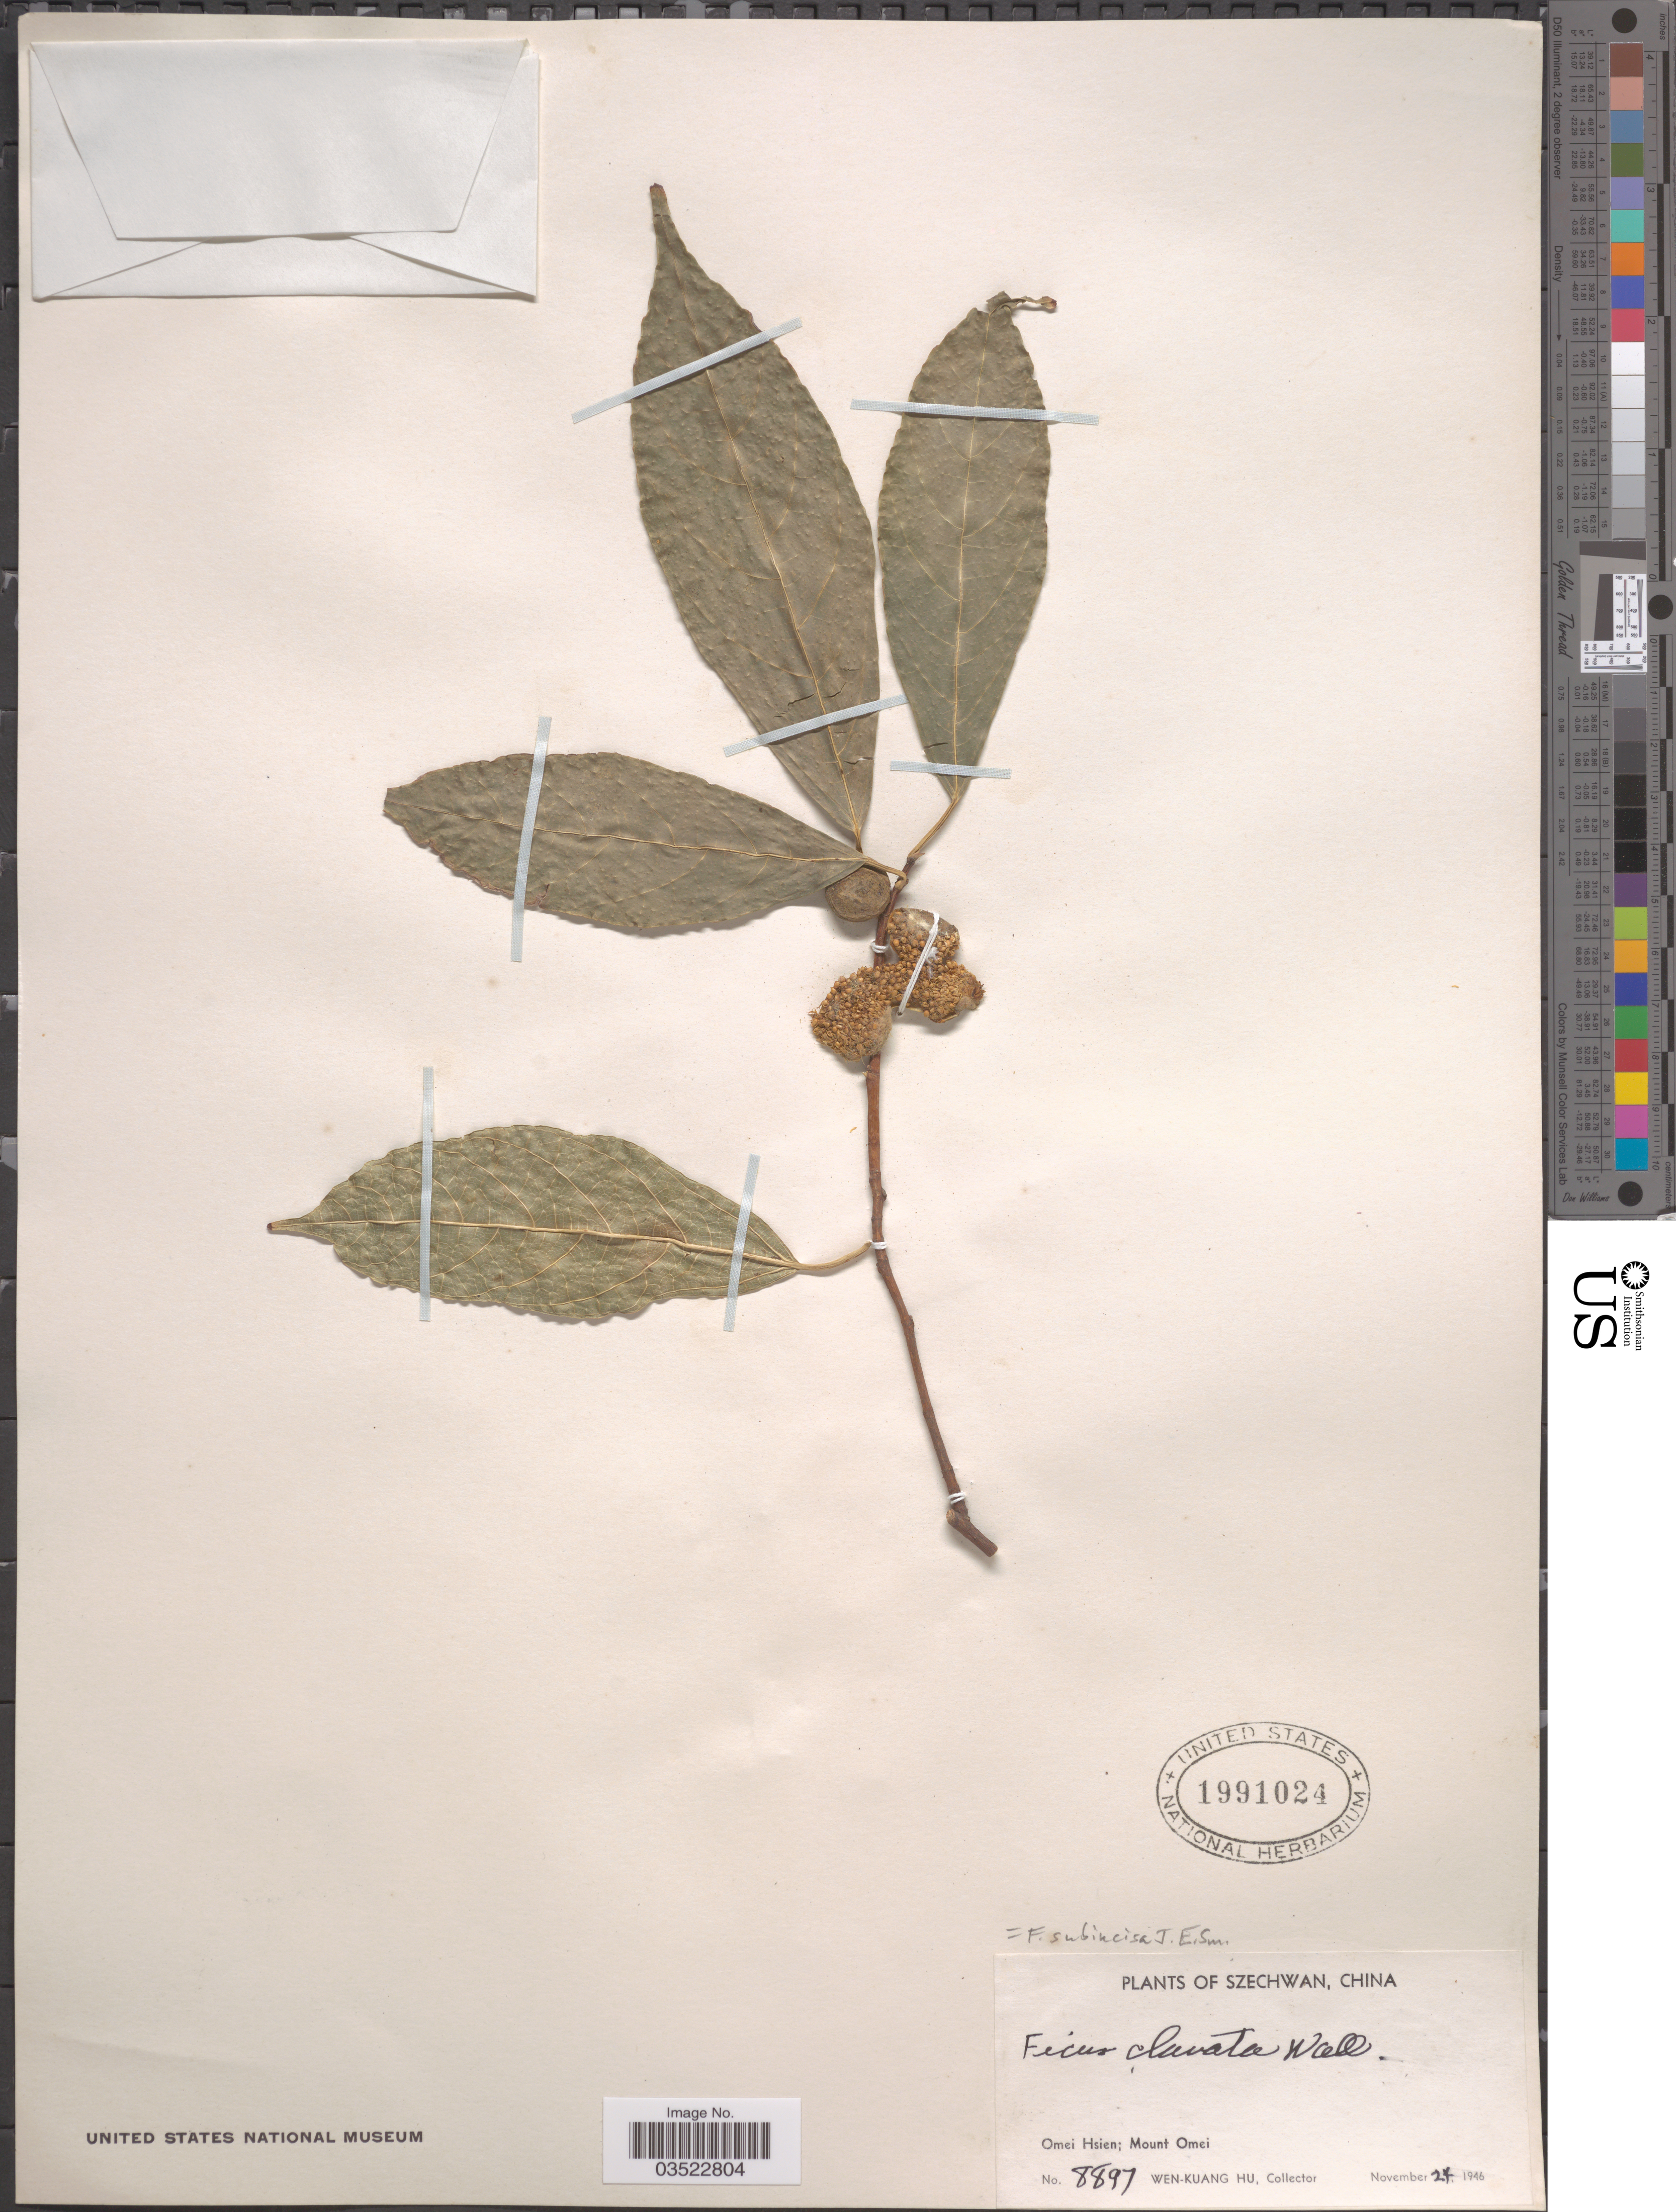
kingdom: Plantae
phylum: Tracheophyta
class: Magnoliopsida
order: Rosales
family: Moraceae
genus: Ficus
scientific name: Ficus subincisa var. subincisa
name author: Buch.-Ham. ex Sm.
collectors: W. K. Hu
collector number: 8897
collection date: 1946-11-24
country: China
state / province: Sichuan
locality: Szechwan. Omei Hsien; Mount Omei.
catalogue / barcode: US 1991024